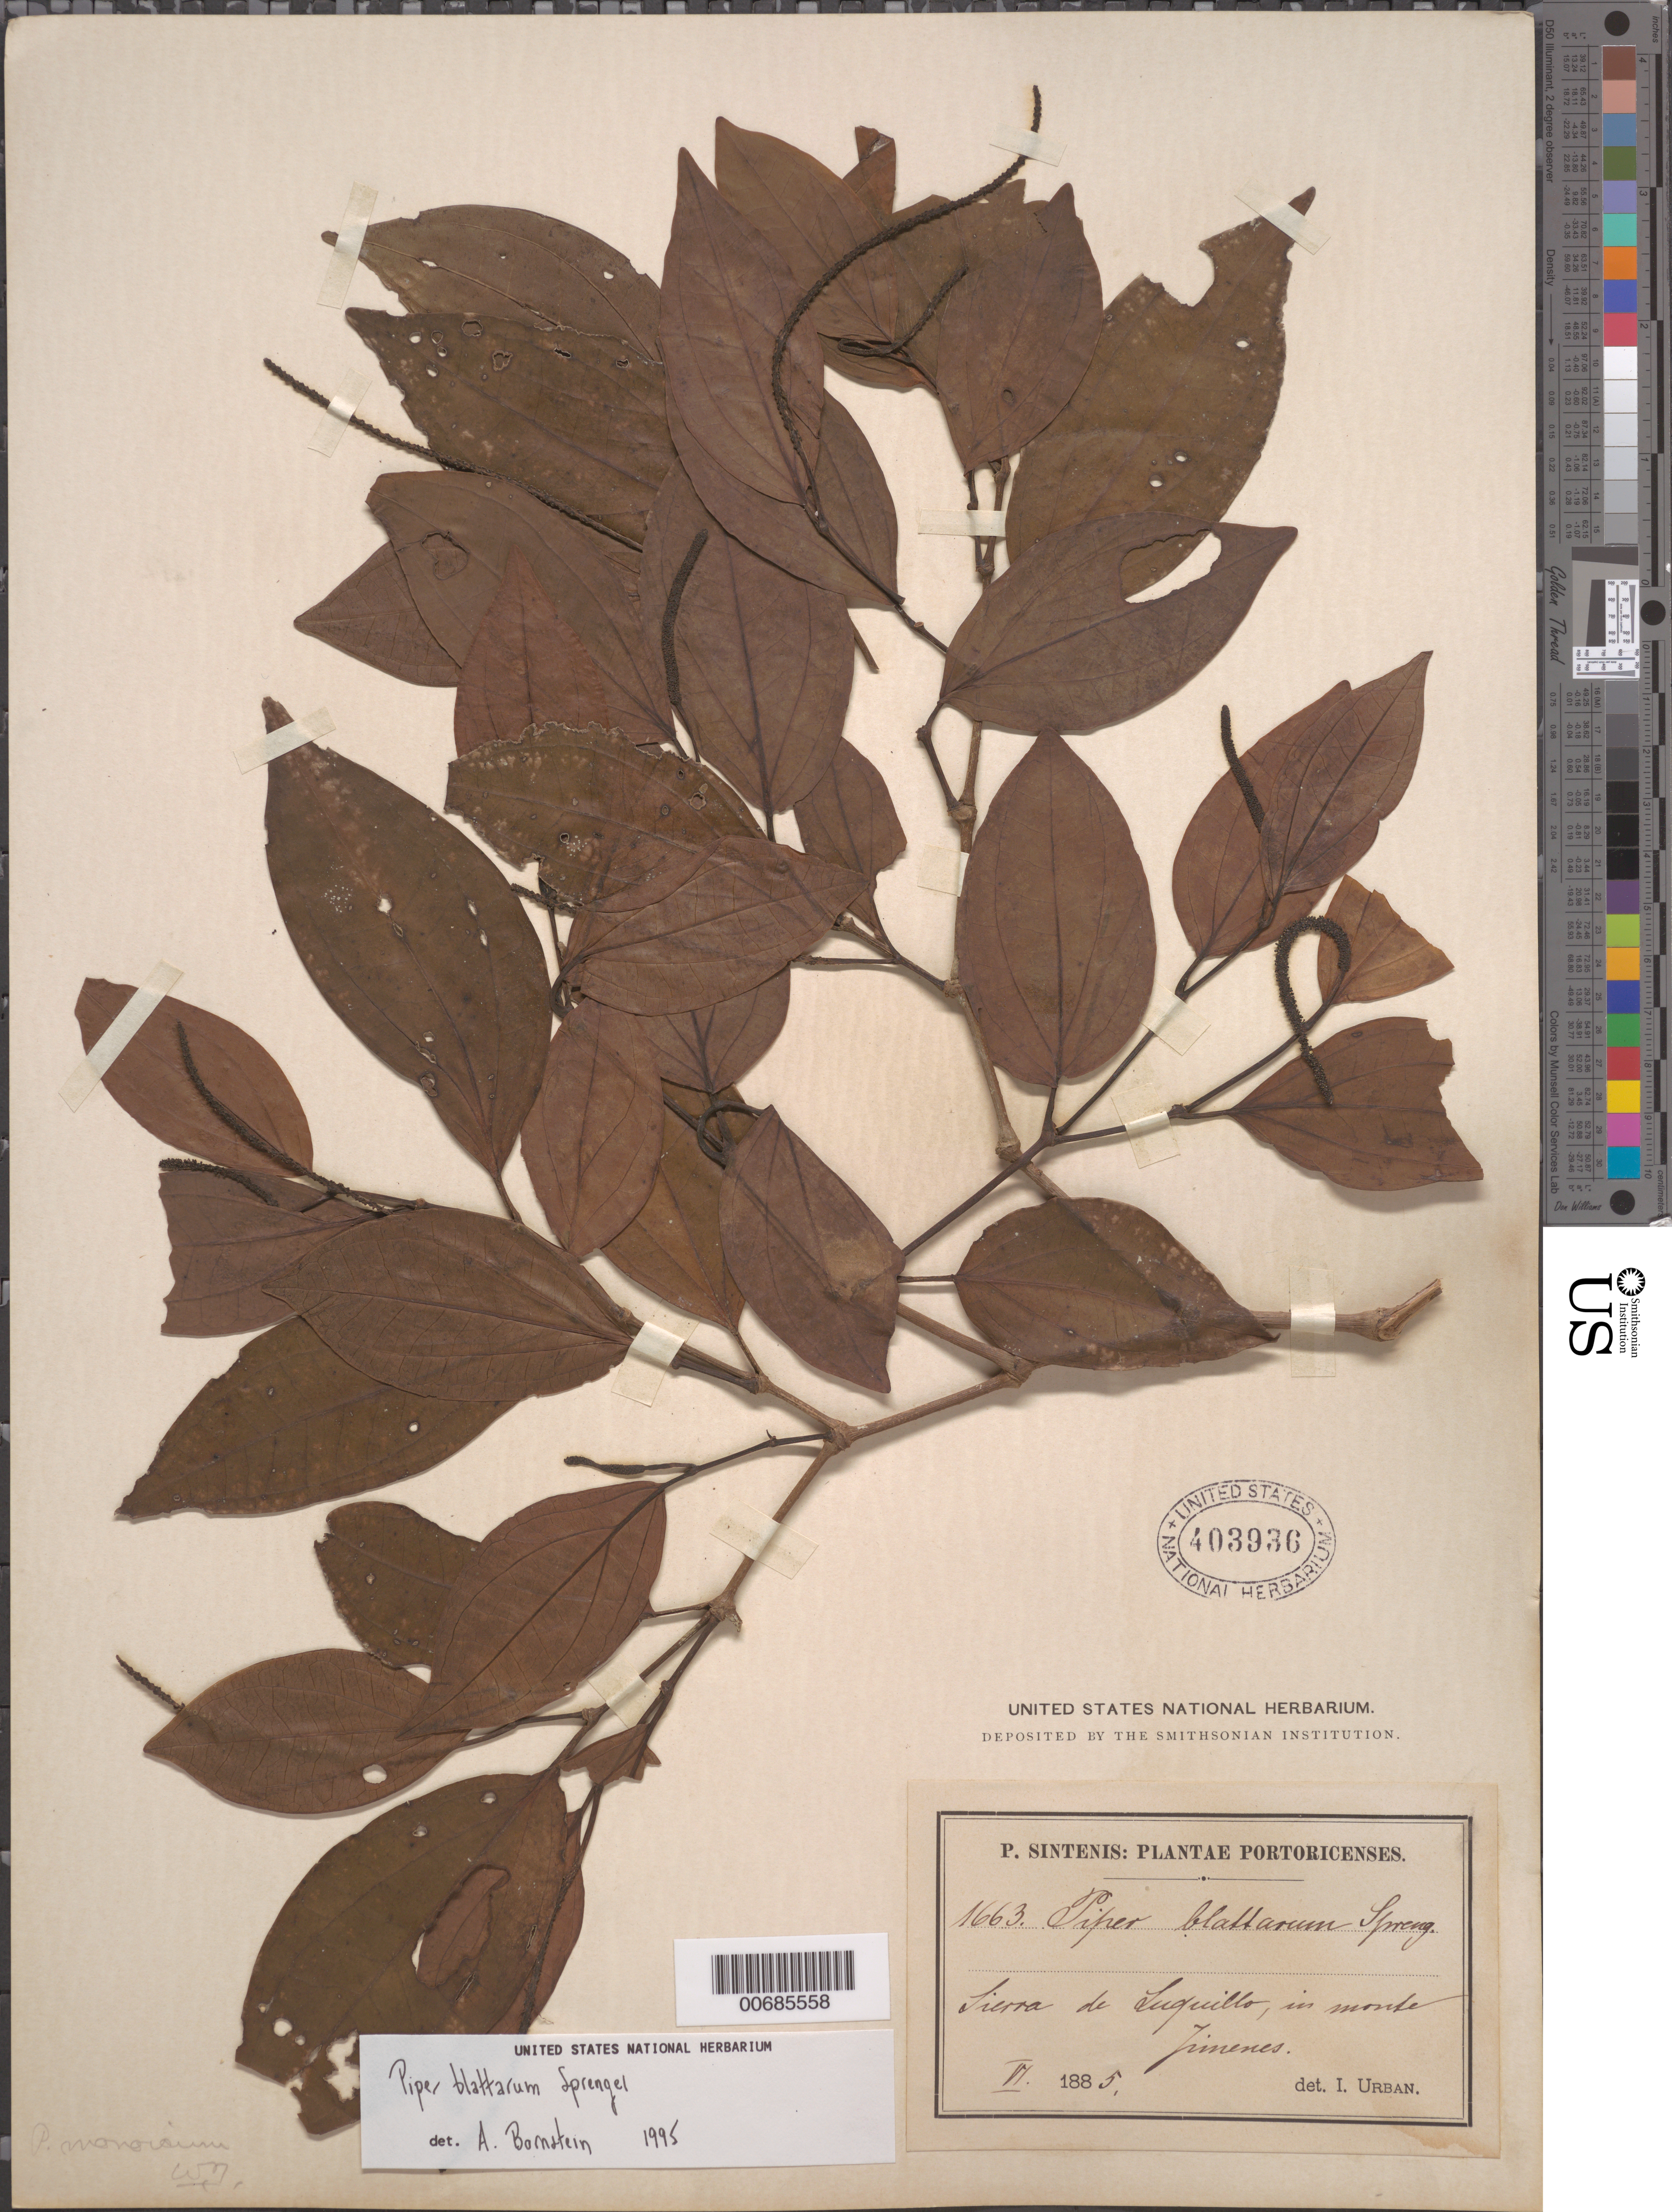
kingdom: Plantae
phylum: Tracheophyta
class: Magnoliopsida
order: Piperales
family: Piperaceae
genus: Piper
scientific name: Piper blattarum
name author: Spreng.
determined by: Bornstein, Allan J.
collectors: P. Sintenis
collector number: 1663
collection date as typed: Oct 1885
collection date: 1885-10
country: Puerto Rico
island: Greater Antilles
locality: Sierra de Lugucillo in wonds finenes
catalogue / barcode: US 403936